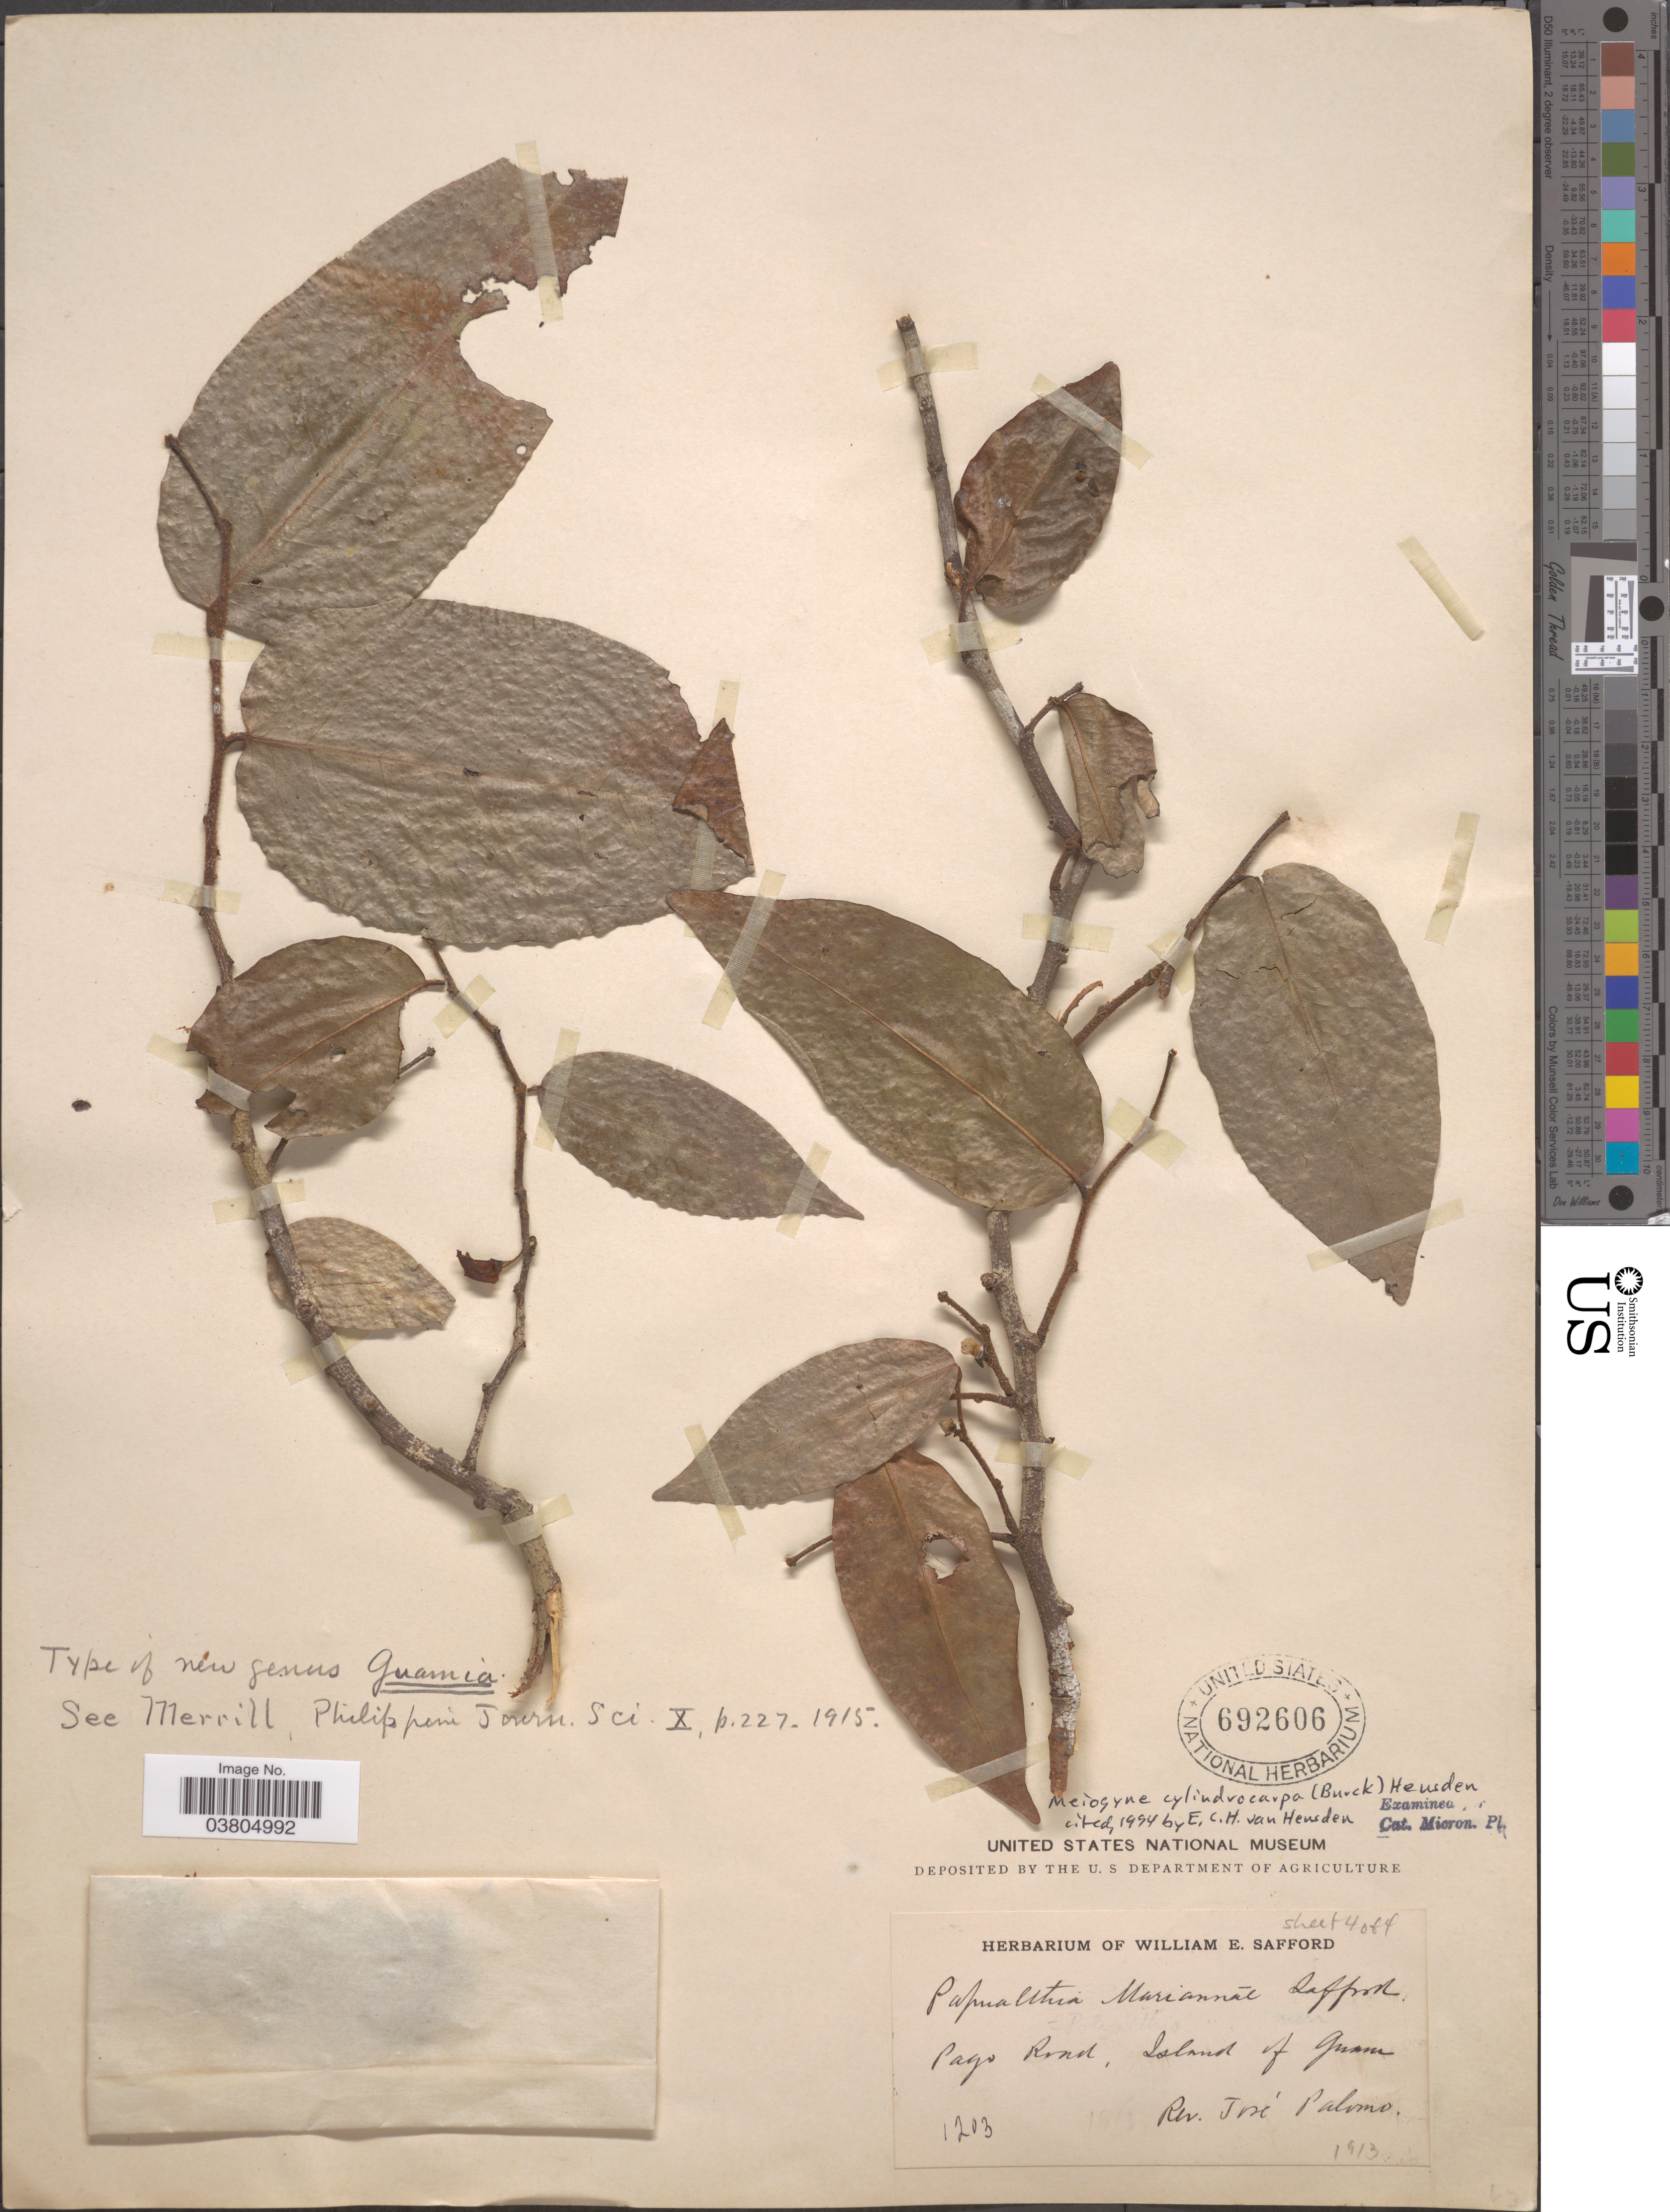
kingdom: Plantae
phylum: Tracheophyta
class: Magnoliopsida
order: Magnoliales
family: Annonaceae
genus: Meiogyne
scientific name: Meiogyne cylindrocarpa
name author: (Burck) Van Huesden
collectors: J. Palomo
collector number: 1203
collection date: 1913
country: Guam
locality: Pago Road, Island of Guam.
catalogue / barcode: US 692606